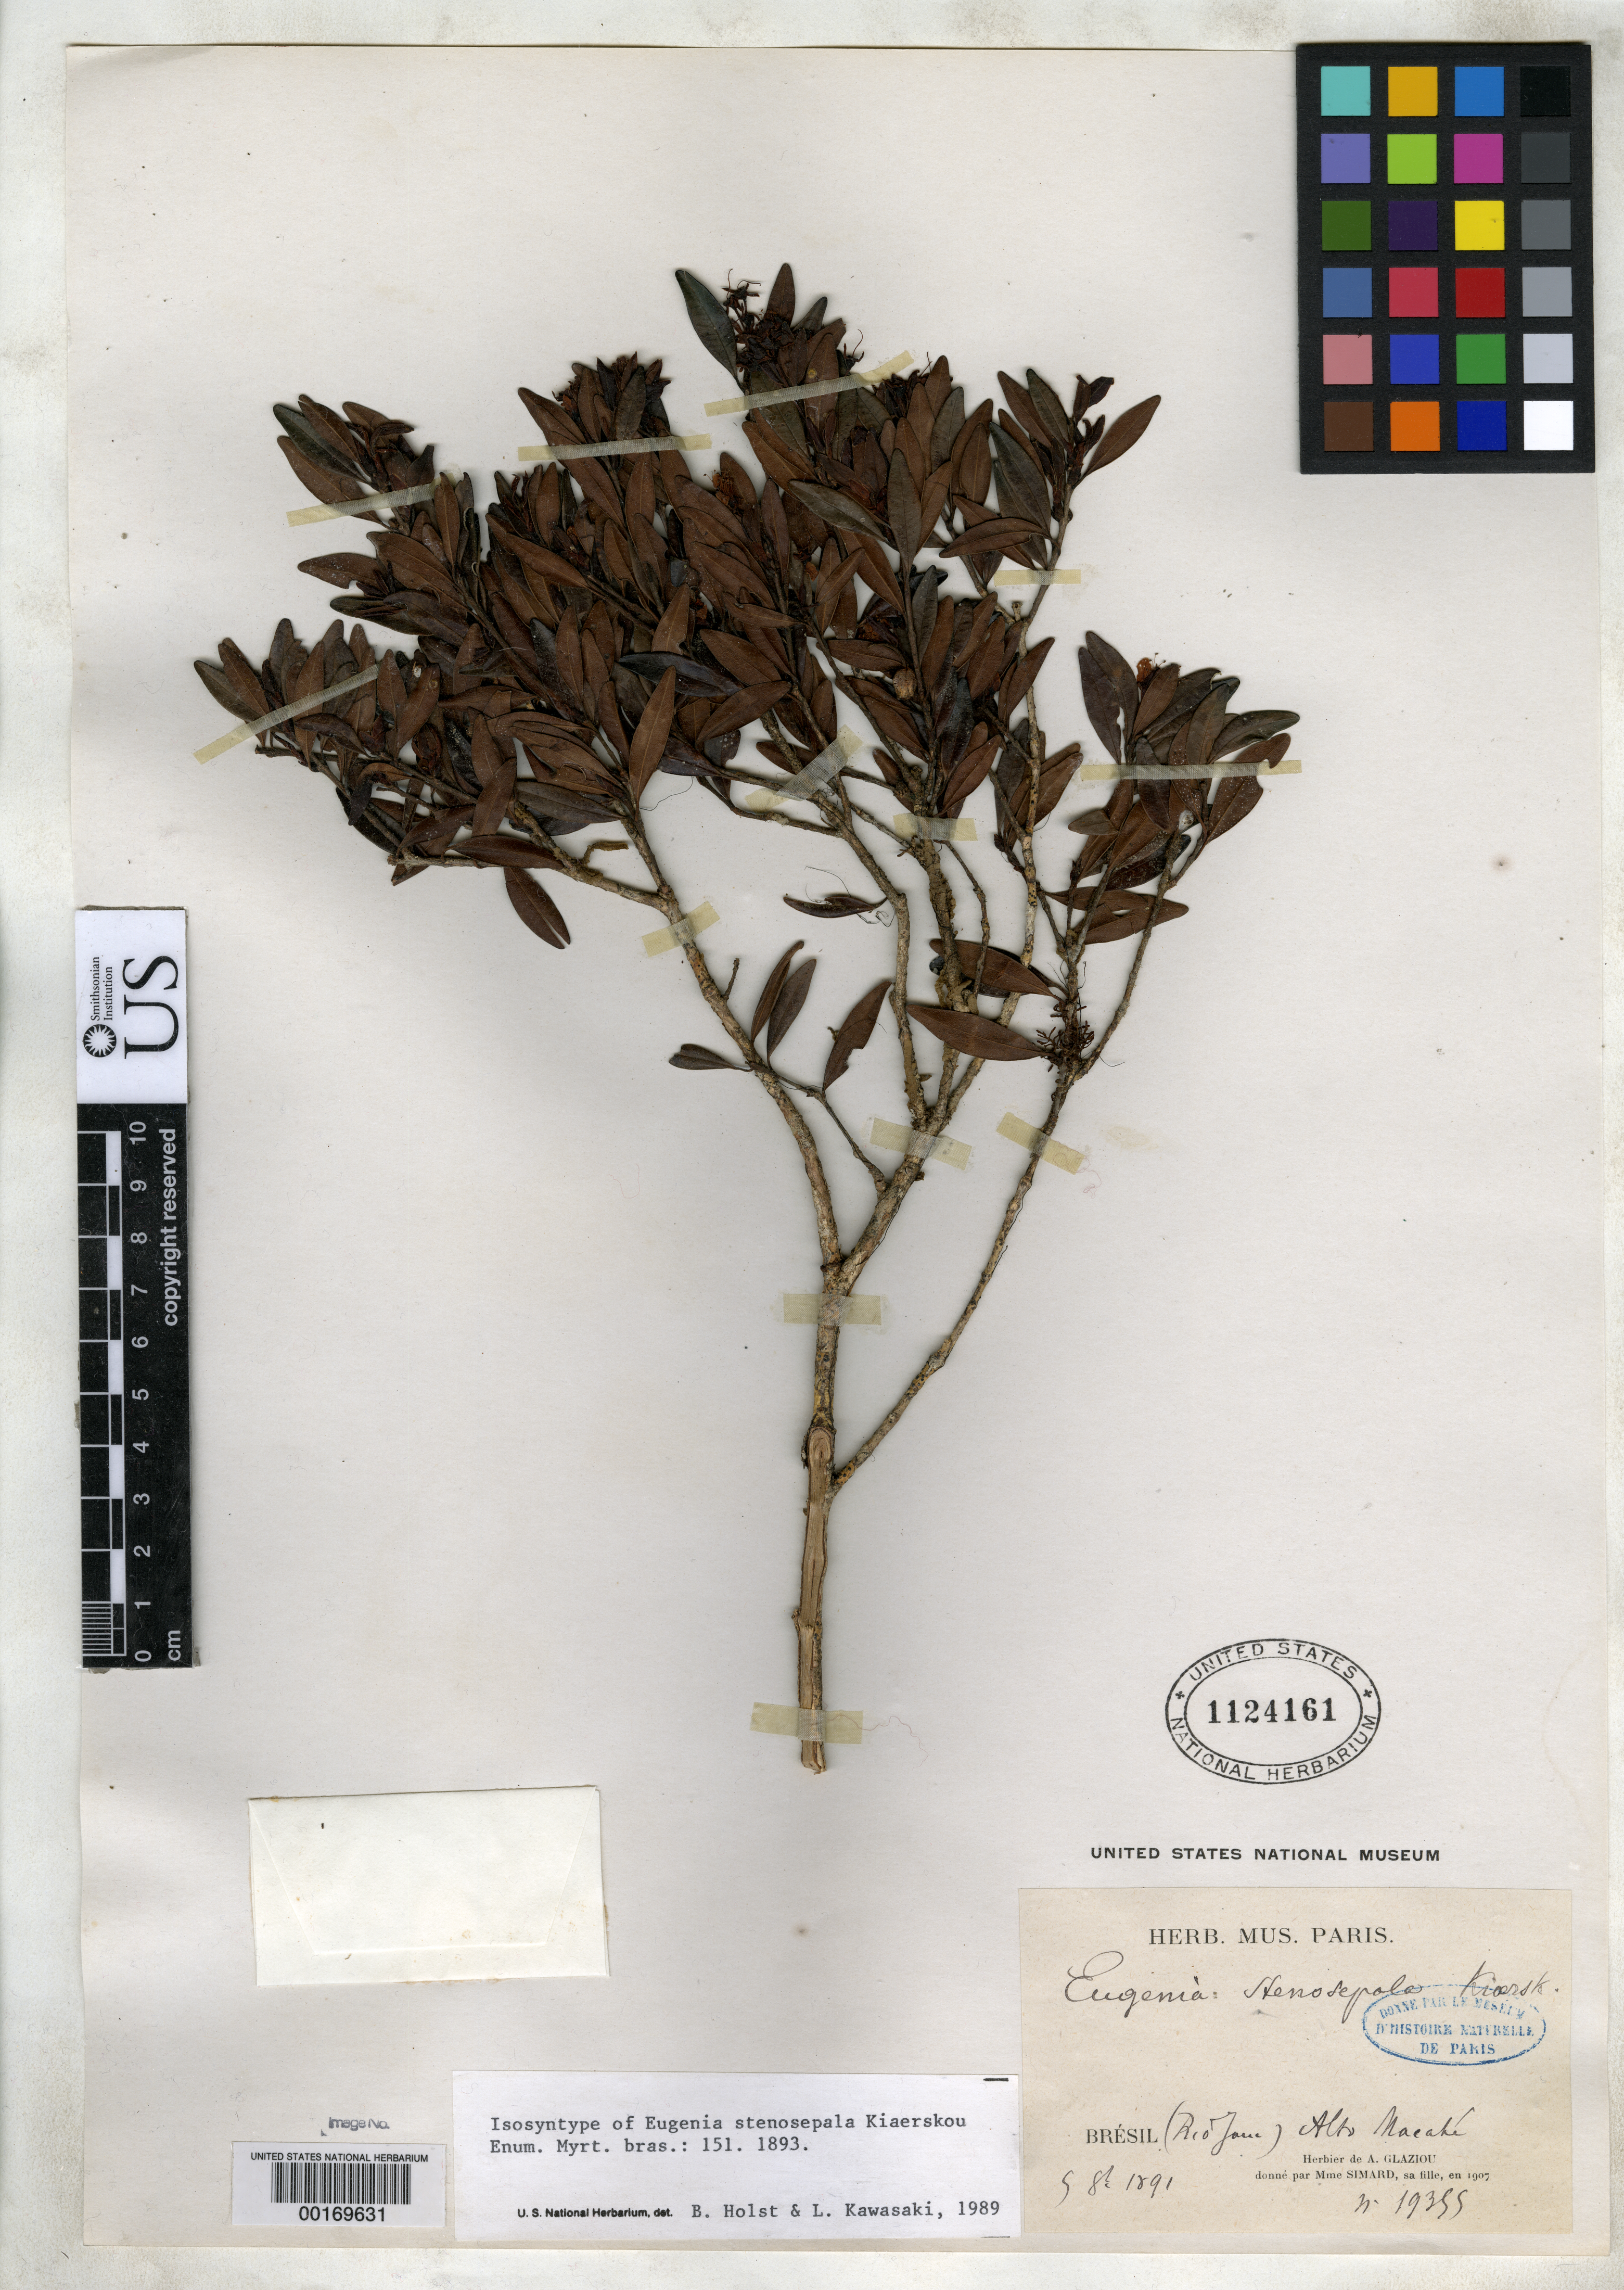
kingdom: Plantae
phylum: Tracheophyta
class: Magnoliopsida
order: Myrtales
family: Myrtaceae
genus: Eugenia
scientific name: Eugenia stenosepala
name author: Kiaersk.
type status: Isosyntype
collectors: A. F. M. Glaziou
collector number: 19355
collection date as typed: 09 Aug 1891 or 08 Sep 1891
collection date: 1891-08-09 or 1891-09-08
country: Brazil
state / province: Rio de Janeiro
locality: Alto Macahe.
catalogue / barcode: US 1124161